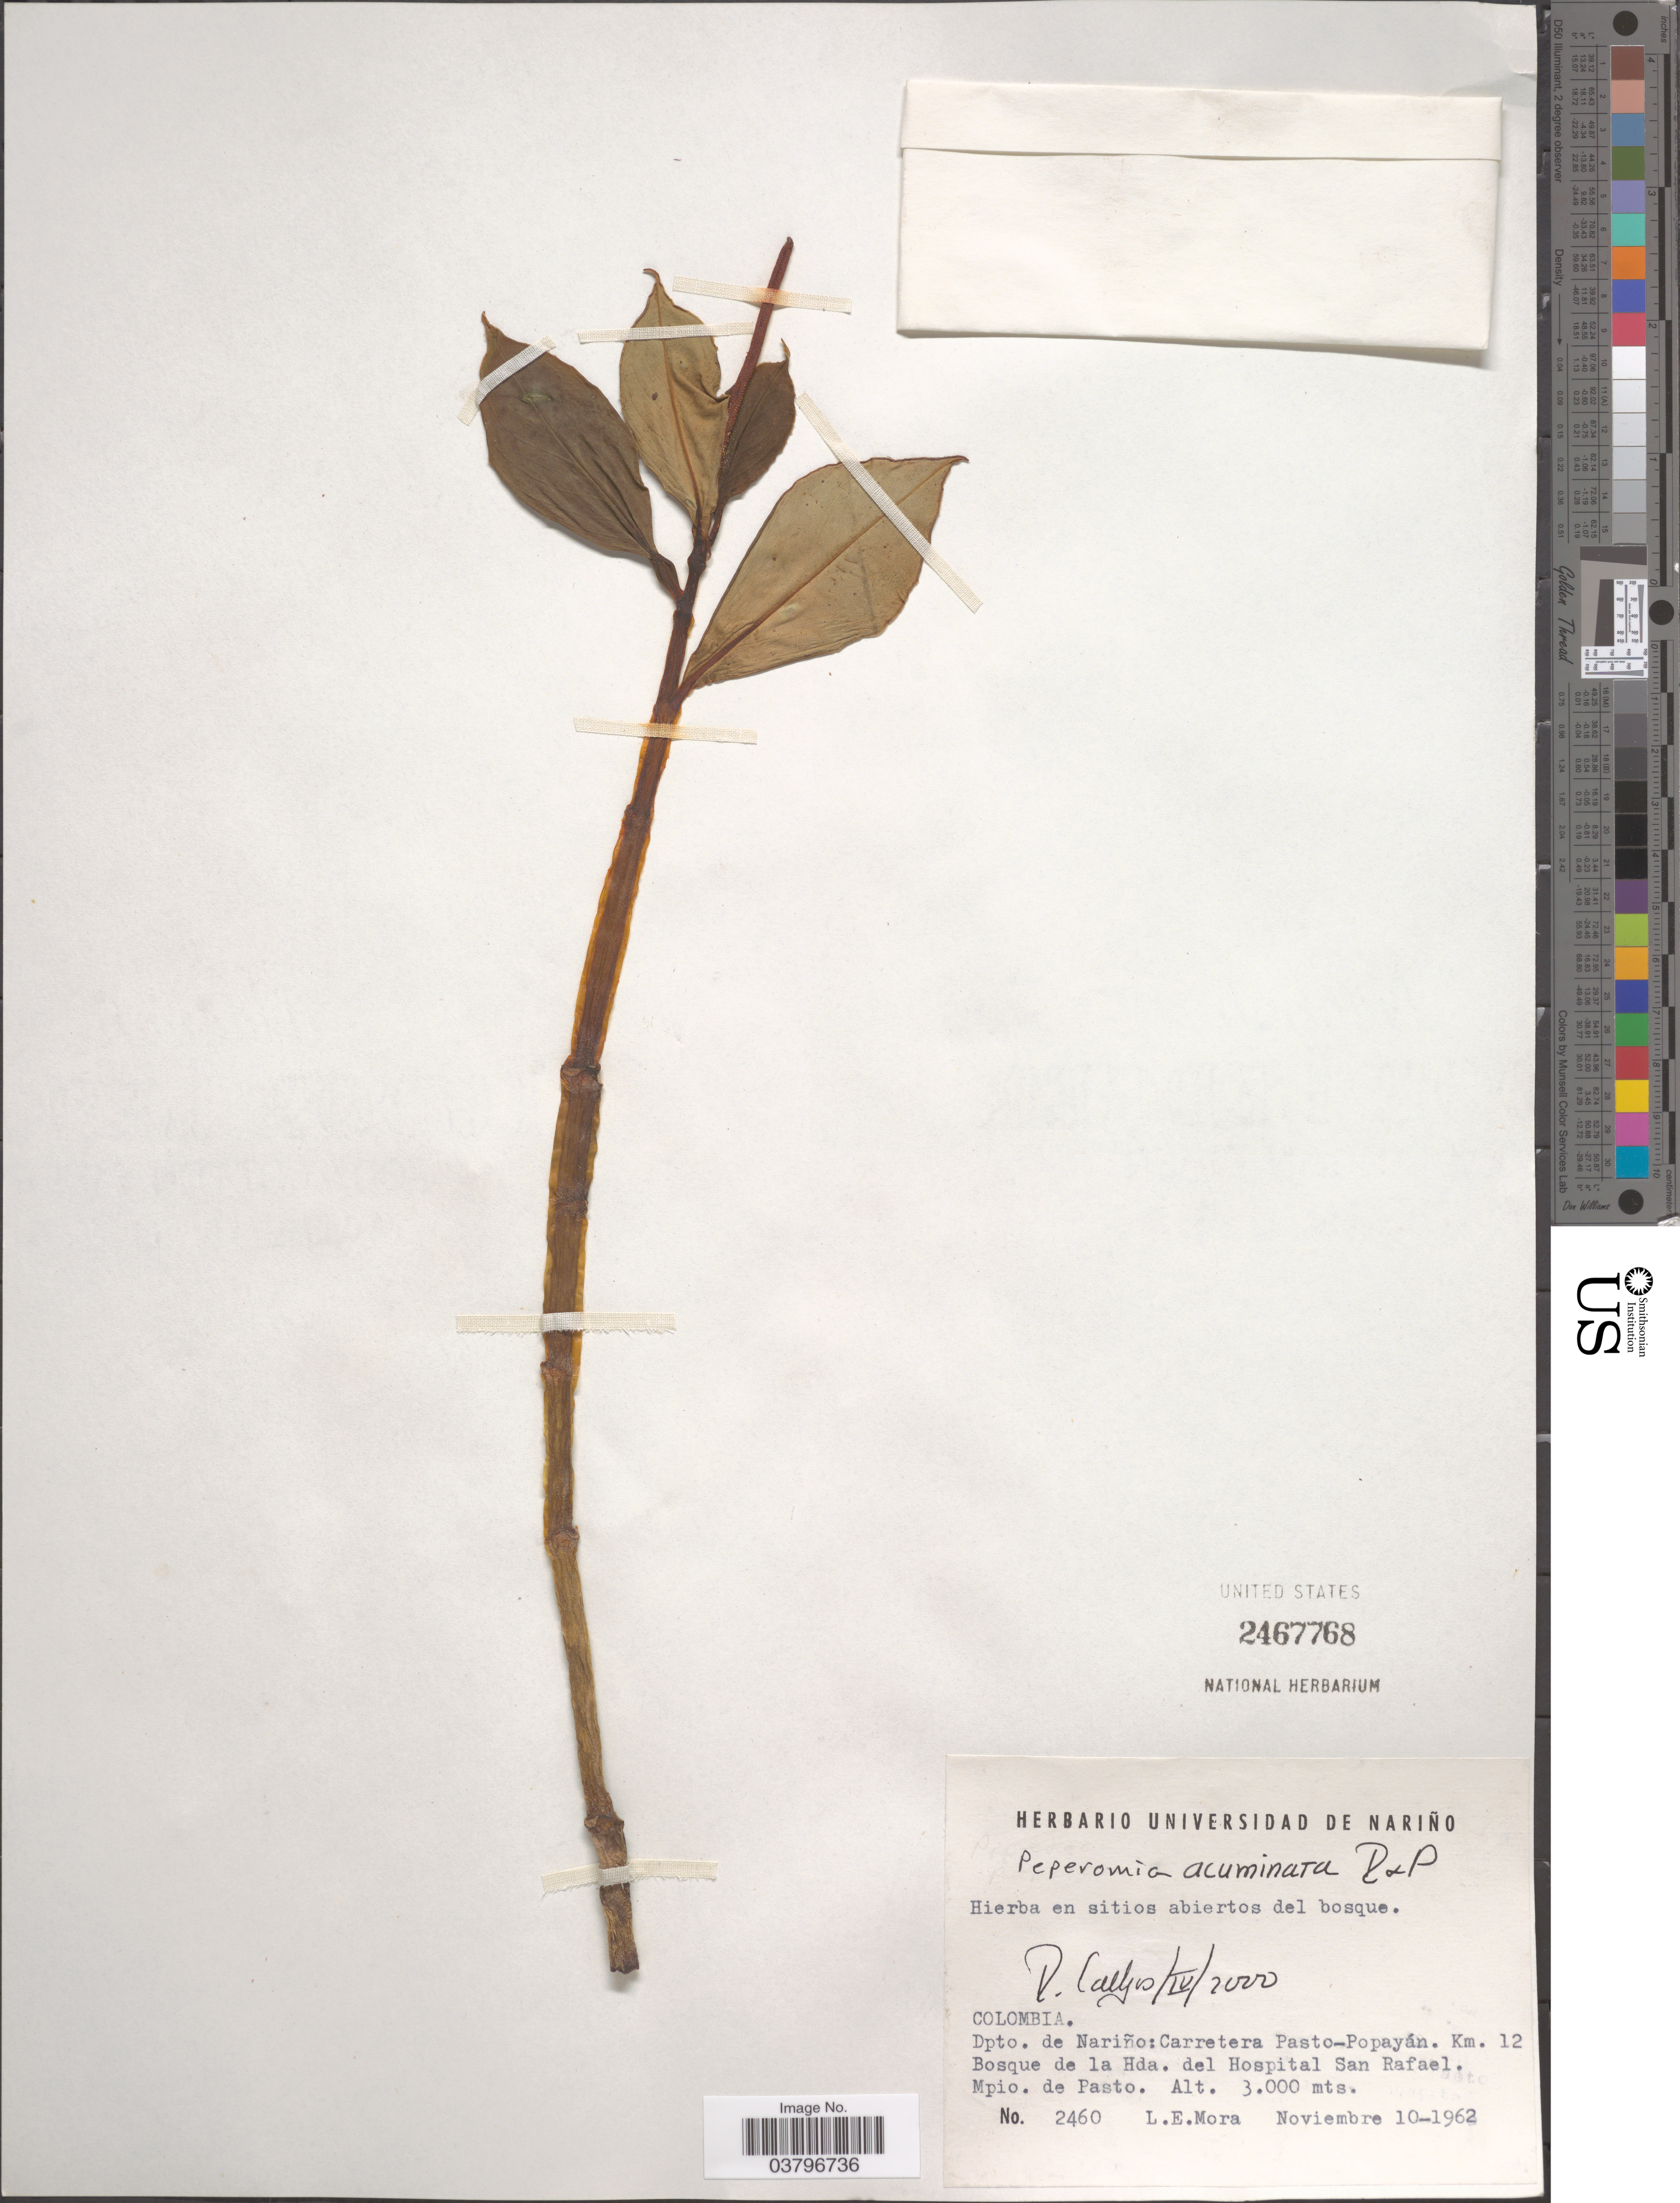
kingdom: Plantae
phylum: Tracheophyta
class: Magnoliopsida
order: Piperales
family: Piperaceae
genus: Peperomia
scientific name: Peperomia acuminata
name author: Ruiz & Pav.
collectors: L. Mora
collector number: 2460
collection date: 1962-11-10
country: Colombia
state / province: Nariño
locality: Dpto. de Nariño: Carretera Pasto-Popayán. Km. 12 Bosque de la Hda. del Hospital San Rafael. Mpio. de Pasto.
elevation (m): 3000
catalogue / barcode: US 2467768